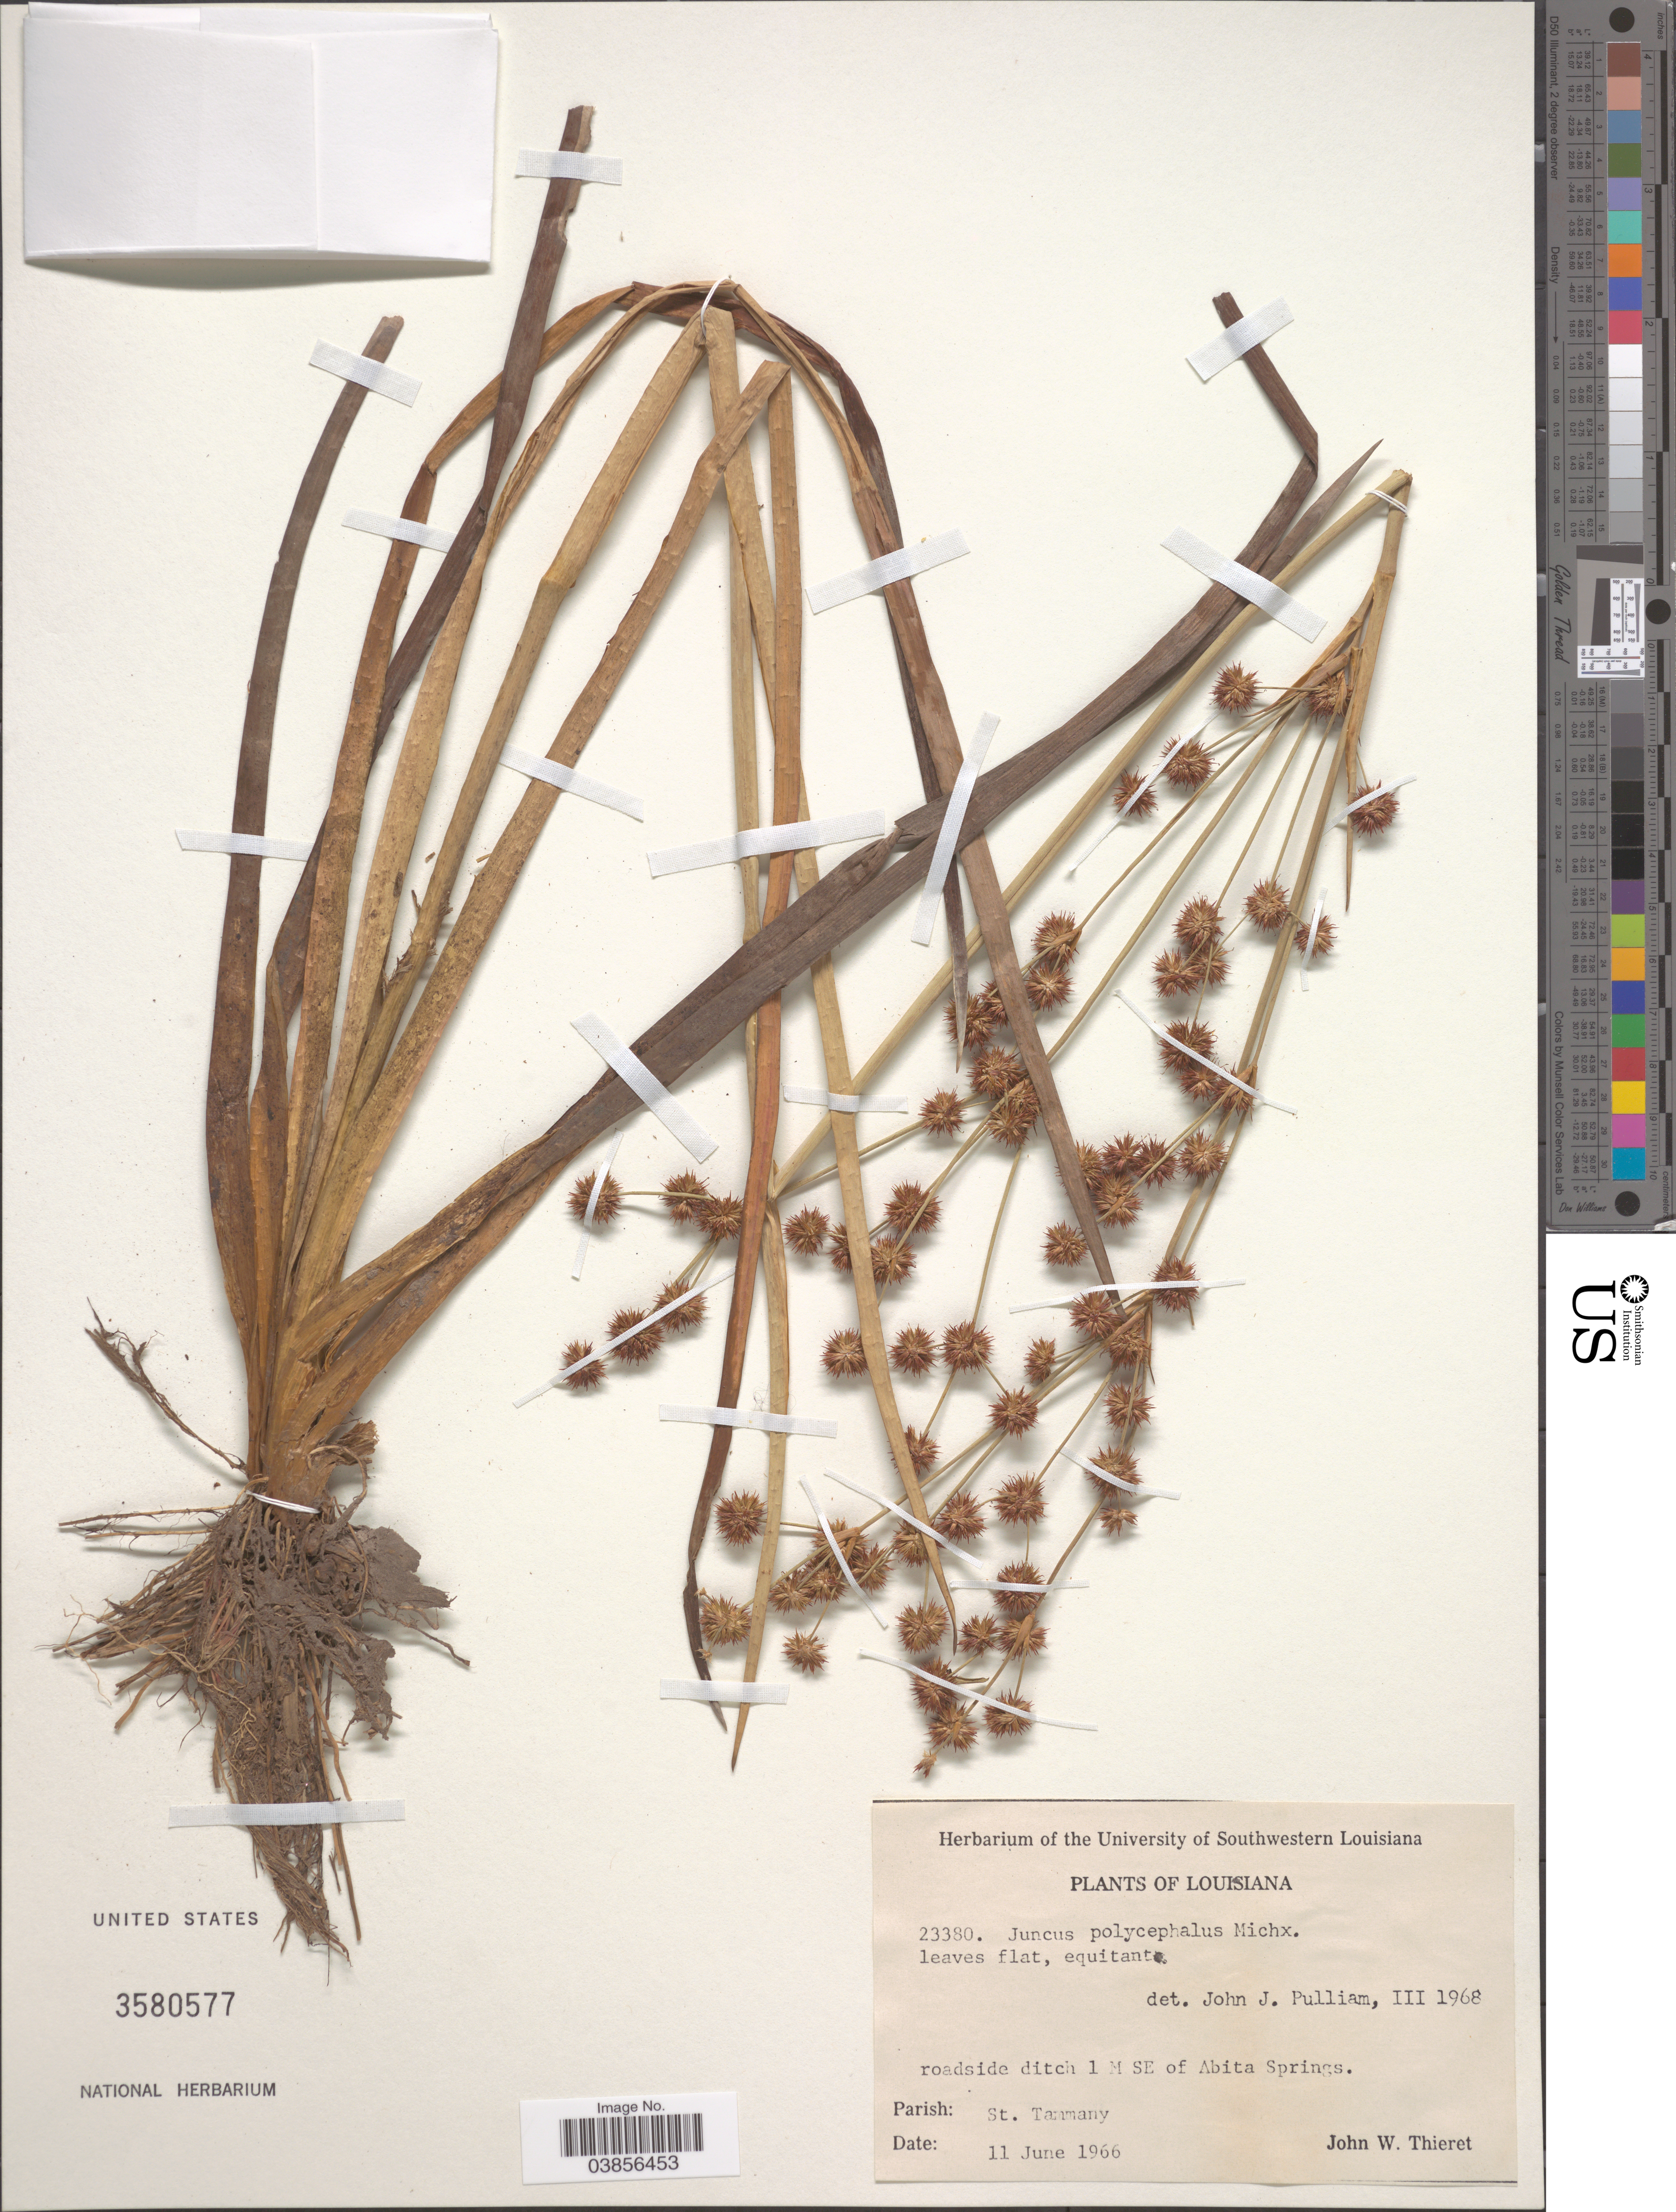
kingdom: Plantae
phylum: Tracheophyta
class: Liliopsida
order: Poales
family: Juncaceae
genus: Juncus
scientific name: Juncus polycephalus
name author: Michx.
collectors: J. W. Thieret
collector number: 23380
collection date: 1966-06-11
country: United States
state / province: Louisiana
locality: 1 M SE of Abita Springs. Parish: St. Tammany.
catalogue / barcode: US 3580577